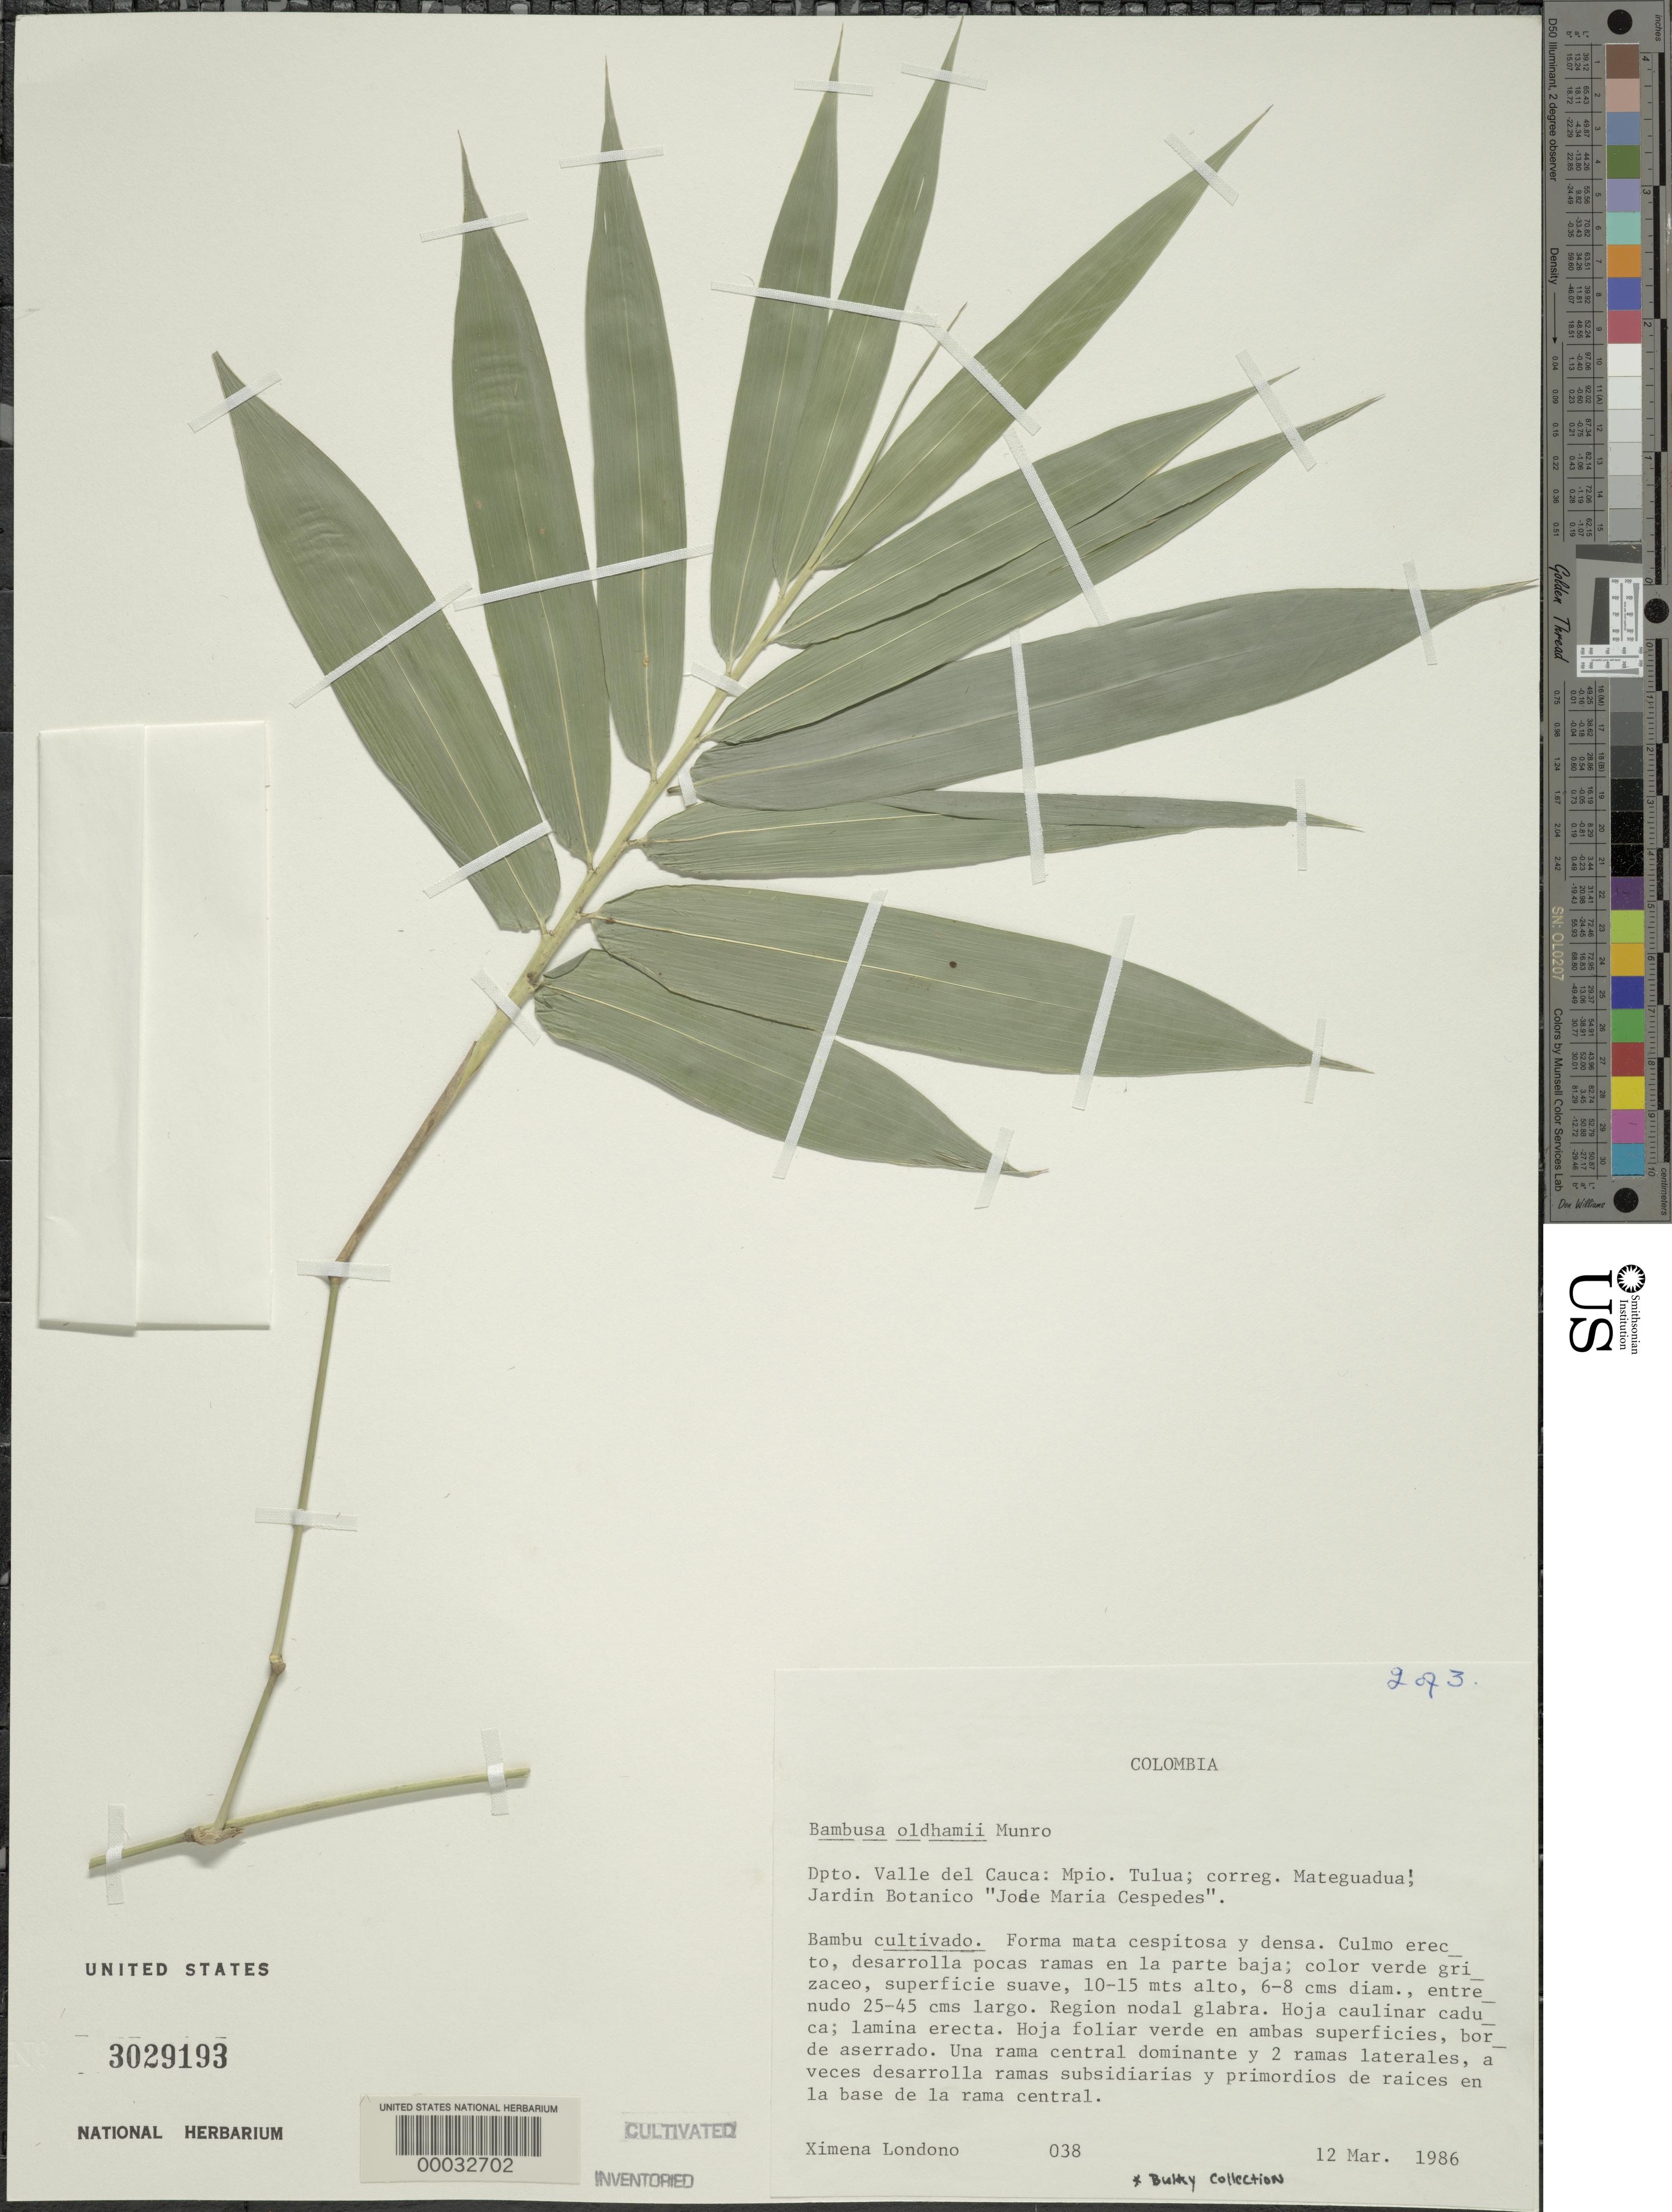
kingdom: Plantae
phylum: Tracheophyta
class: Liliopsida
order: Poales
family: Poaceae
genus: Bambusa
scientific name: Bambusa oldhamii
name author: Munro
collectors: X. Londoño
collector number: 86-038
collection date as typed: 12 Mar 1986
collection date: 1986-03-12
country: Colombia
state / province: Cauca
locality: Mateguadua, Jardin Botanico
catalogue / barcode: US 3029193